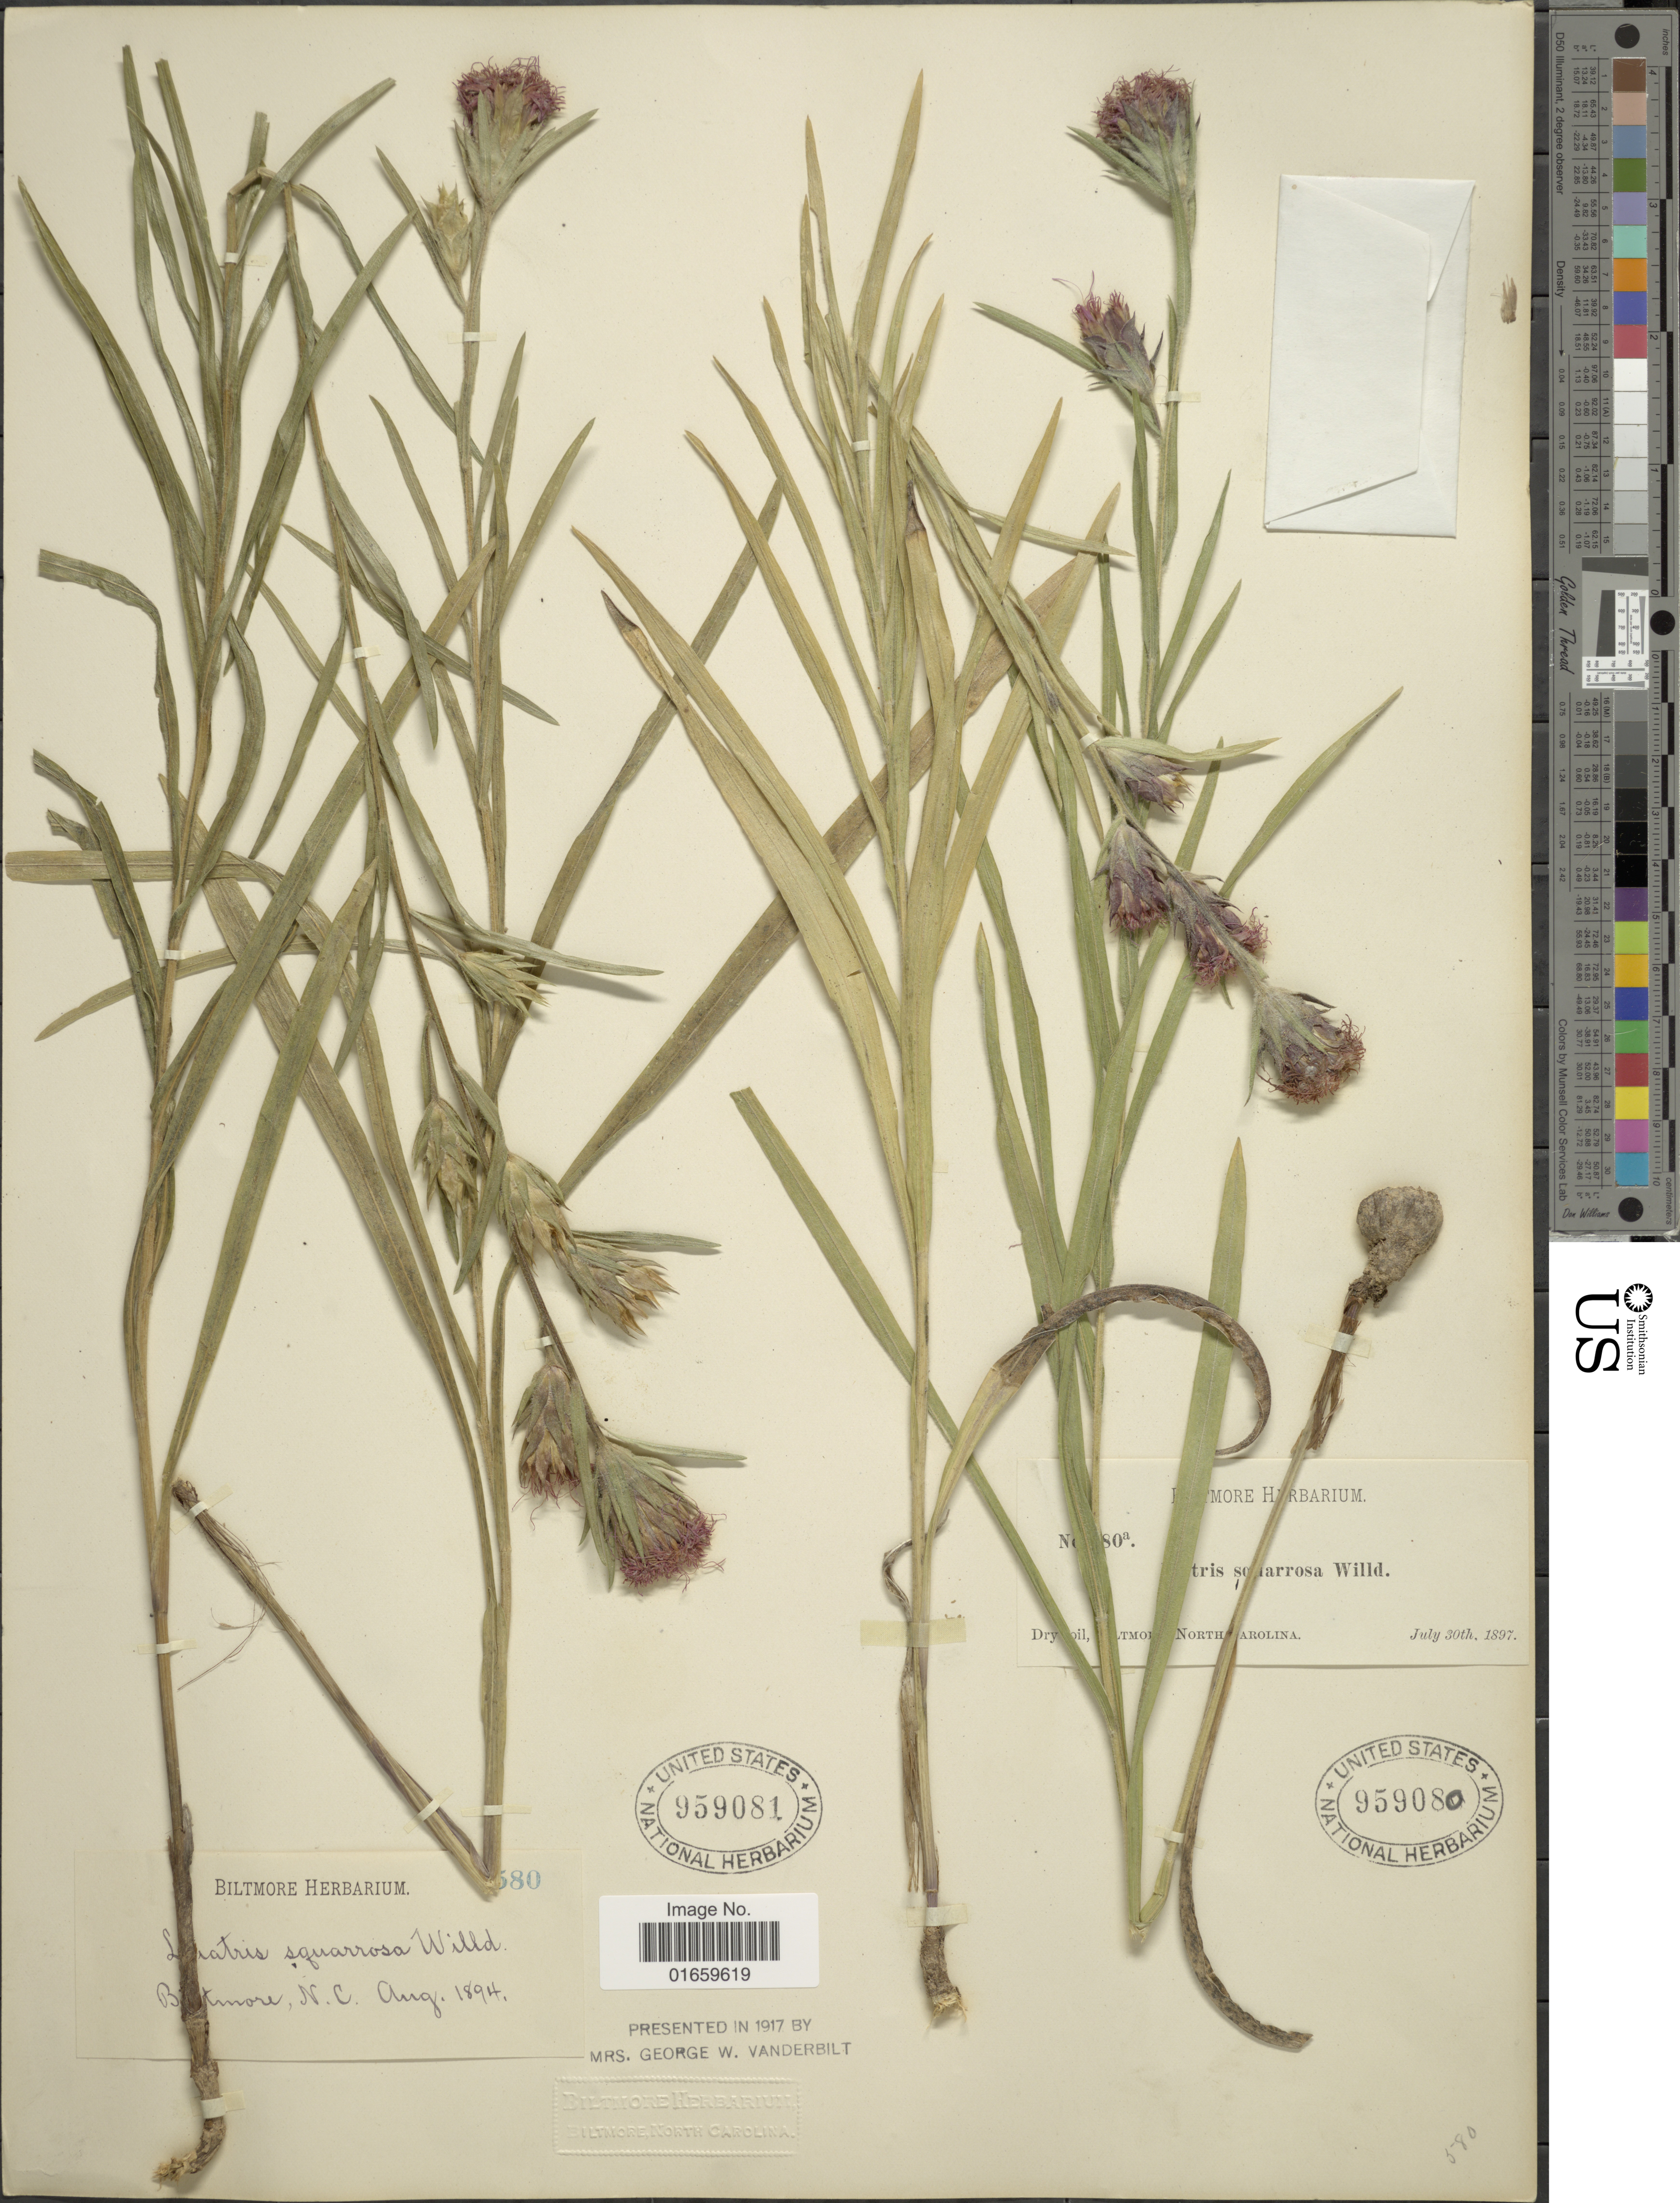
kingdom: Plantae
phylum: Tracheophyta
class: Magnoliopsida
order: Asterales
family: Asteraceae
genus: Liatris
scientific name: Liatris squarrosa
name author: (L.) Michx.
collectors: ex herb. Biltmore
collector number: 80a*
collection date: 1897-07-30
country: United States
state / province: North Carolina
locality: Dry soil, Biltmore, North Carolina.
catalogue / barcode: US 959080-2